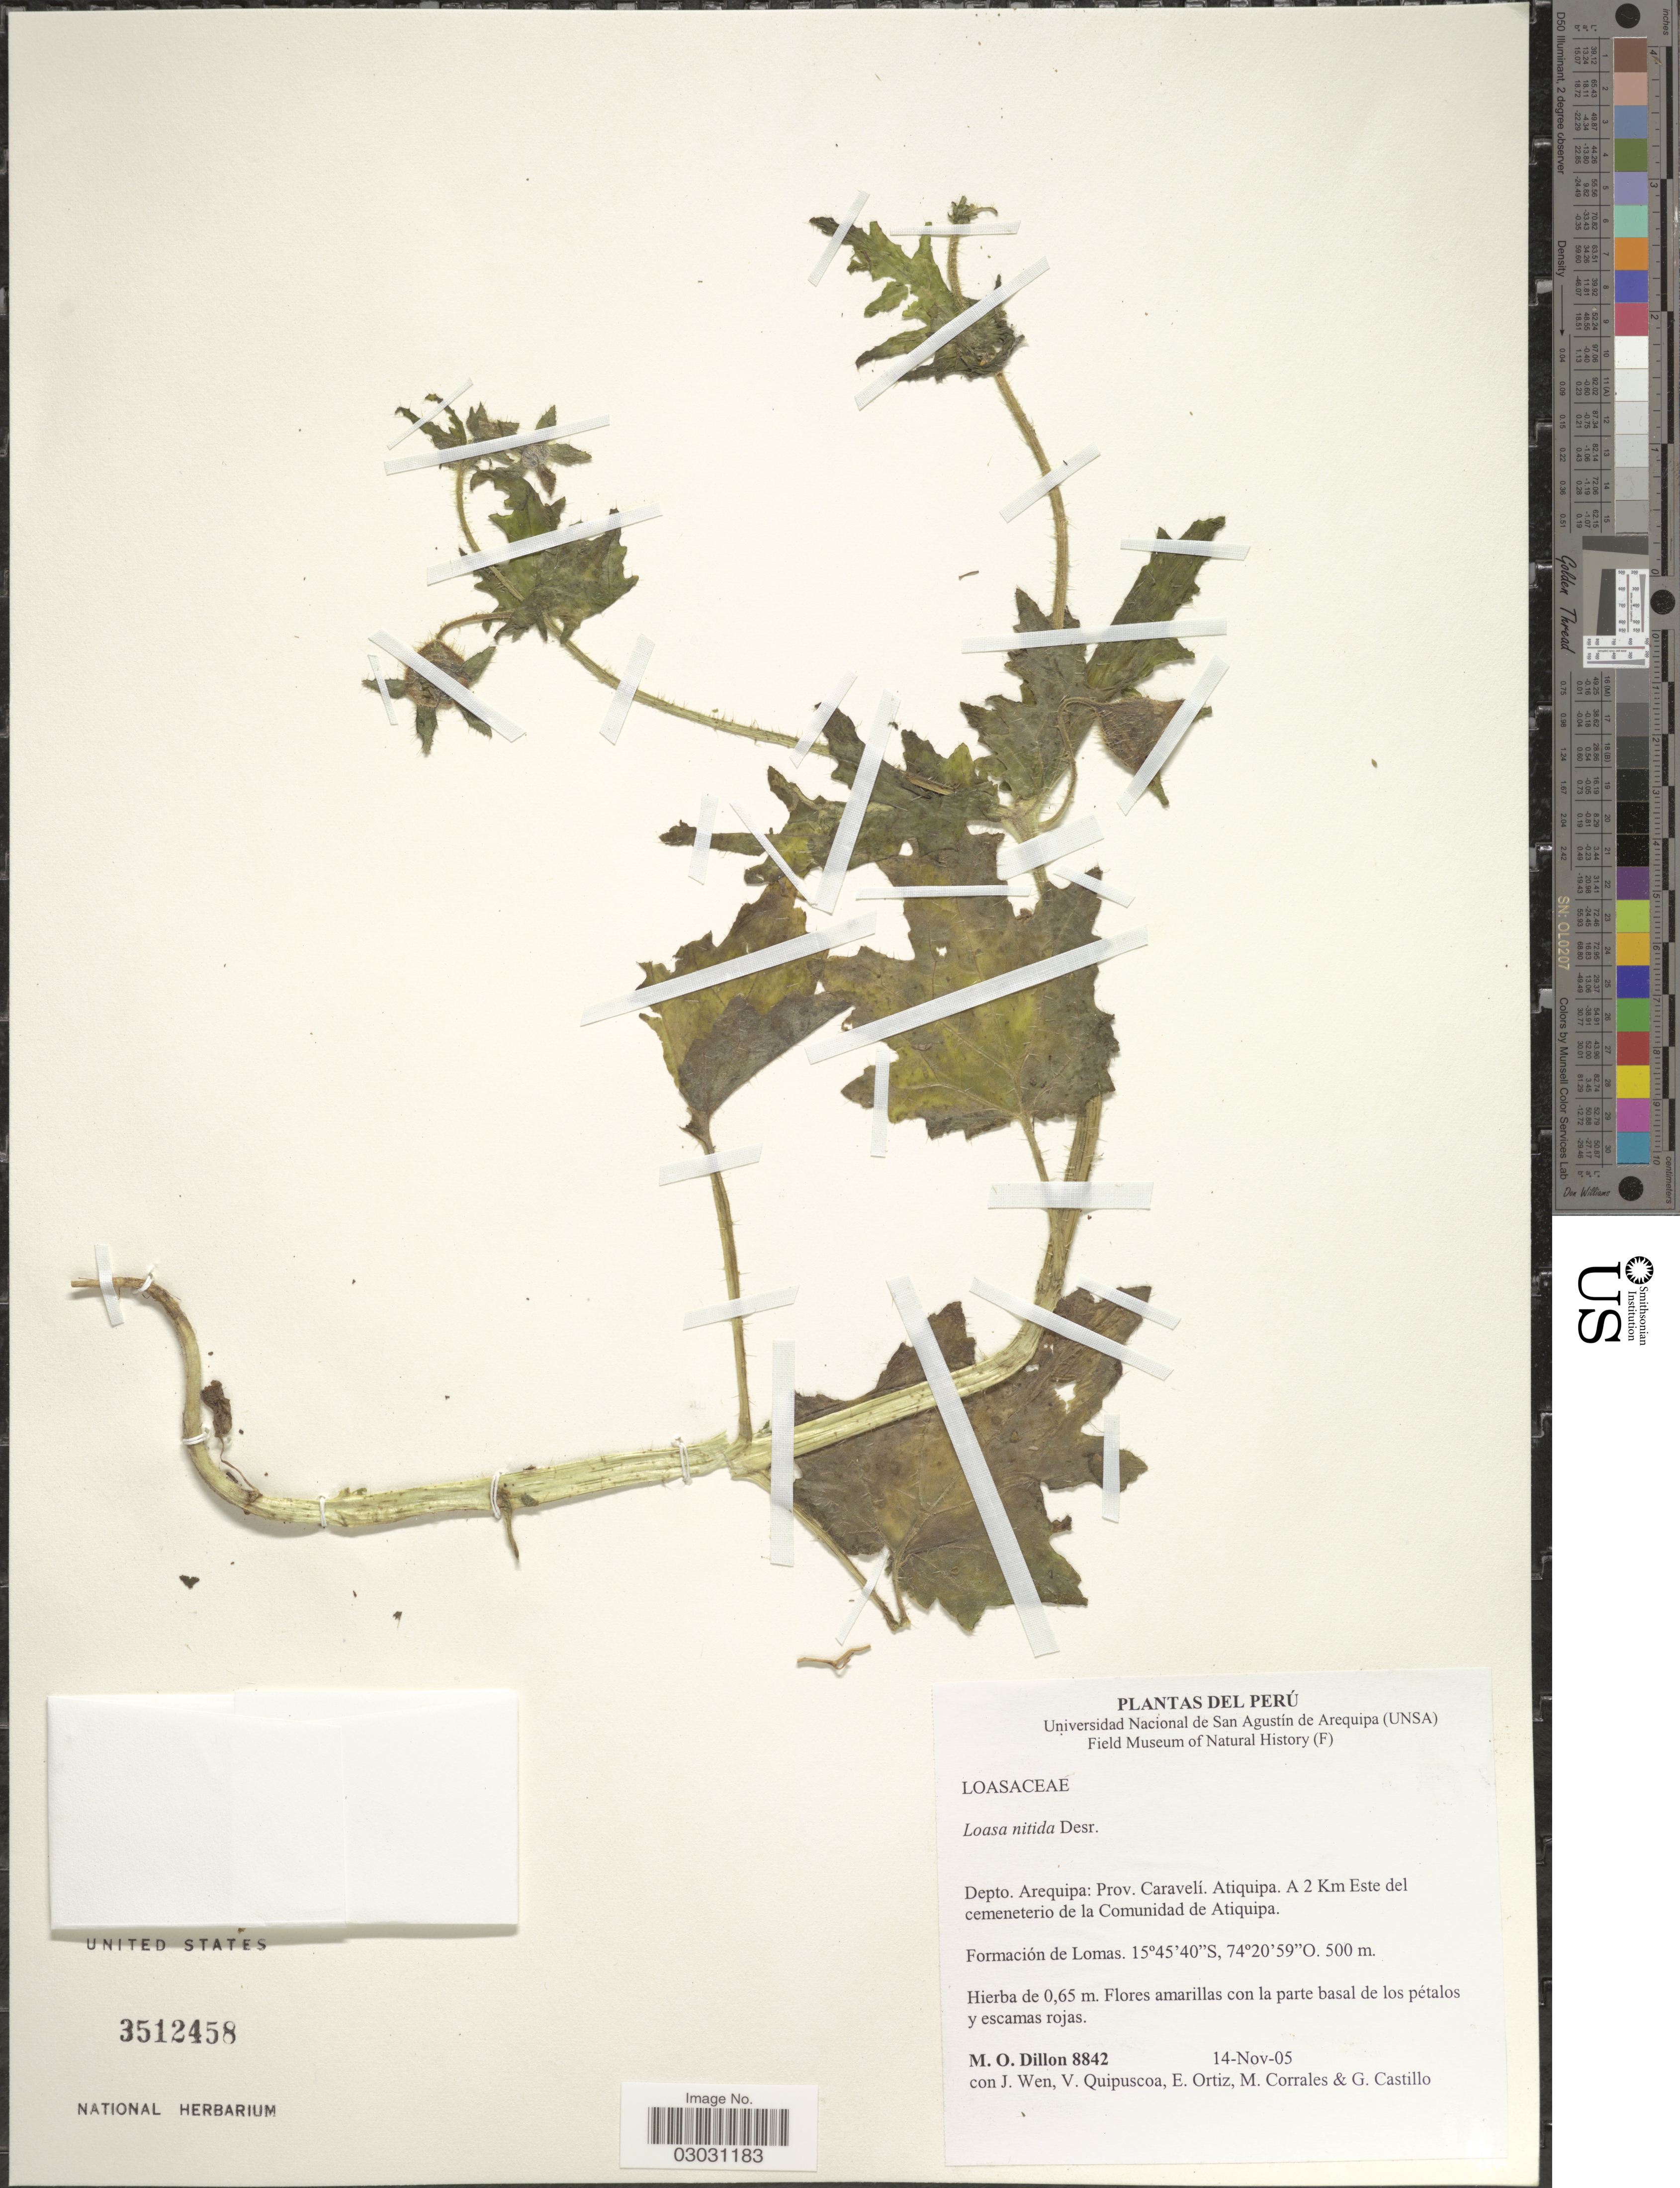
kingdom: Plantae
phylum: Tracheophyta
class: Magnoliopsida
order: Cornales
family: Loasaceae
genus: Loasa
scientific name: Loasa nitida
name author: Desr.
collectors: M. O. Dillon, J. Wen, V. Quipuscoa, E. Ortiz & et al.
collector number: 8842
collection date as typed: Transcribed d/m/y: 14/11/5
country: Peru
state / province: Arequipa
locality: Depto. Arequipa: Prov. Caravelí. Atiquipa. A 2 Km Este del cemeneterio de la Comunidad de Atiquipa.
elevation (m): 500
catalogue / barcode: US 3512458